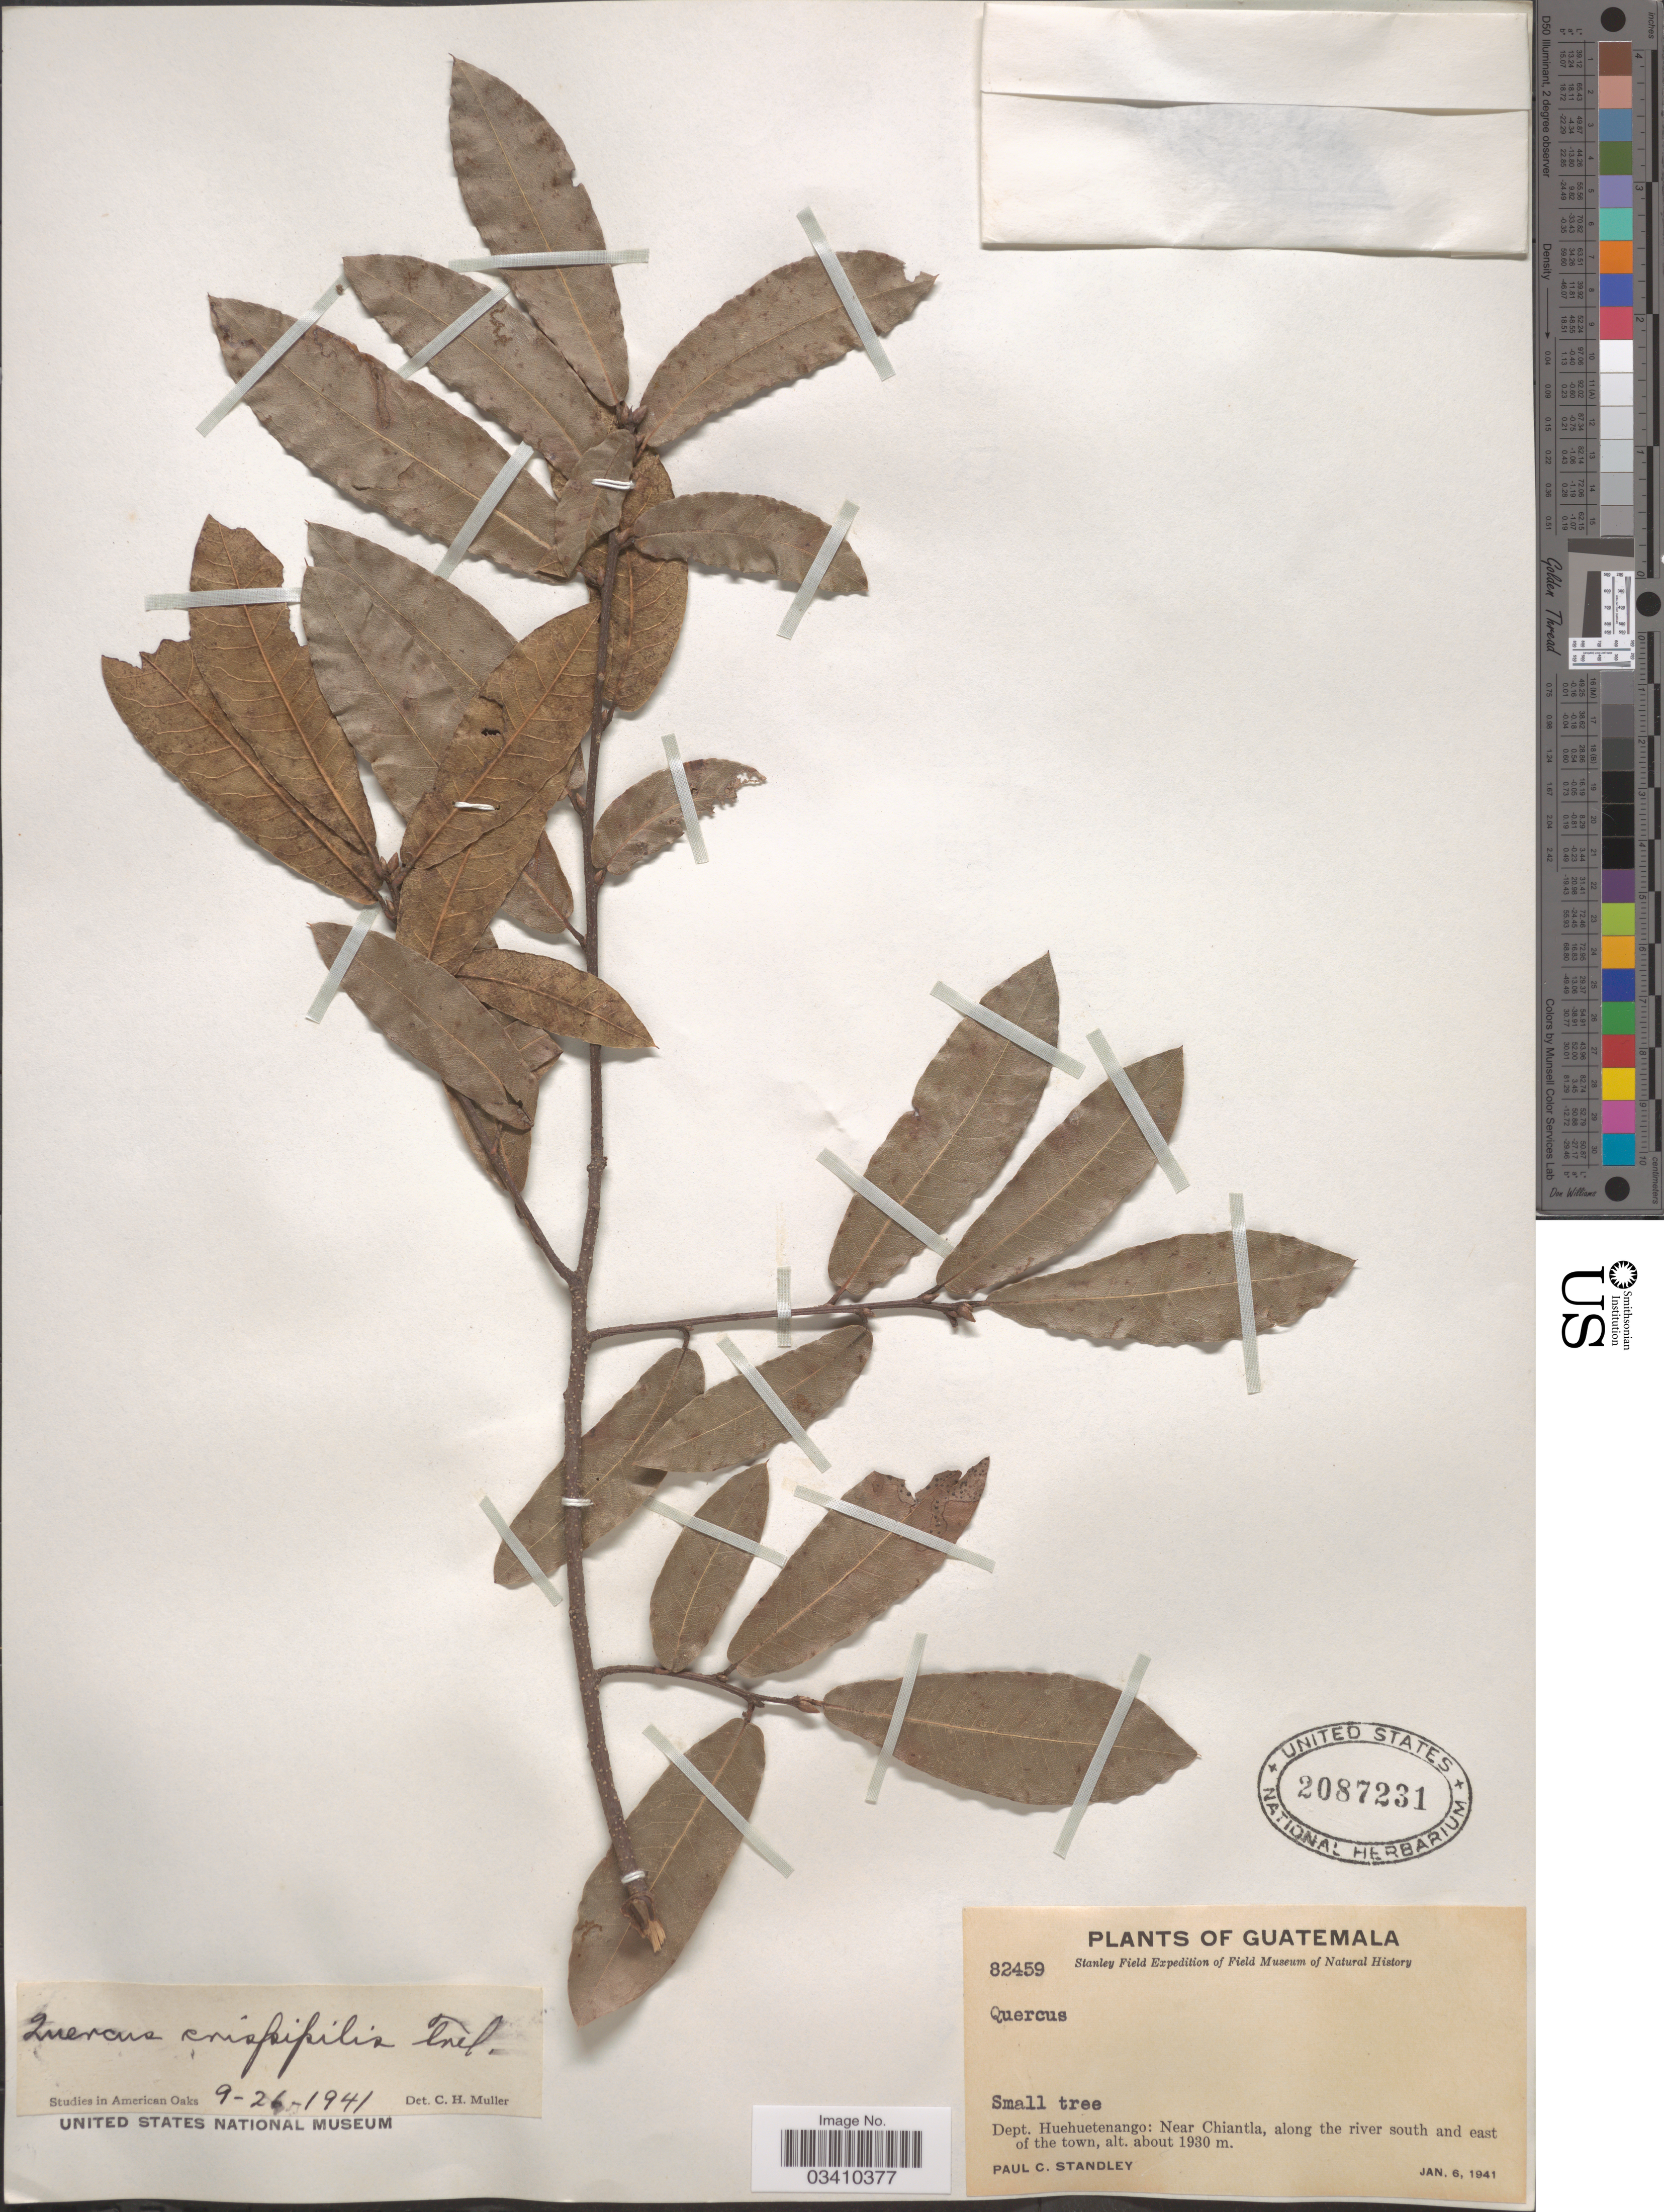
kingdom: Plantae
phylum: Tracheophyta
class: Magnoliopsida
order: Fagales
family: Fagaceae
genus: Quercus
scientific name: Quercus crispipilis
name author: Trel.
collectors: P. C. Standley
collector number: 82459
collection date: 1941-01-06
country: Guatemala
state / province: Huehuetenango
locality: Dept. Huehuetenango: Near Chiantla, along the river south and east of the town.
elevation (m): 1930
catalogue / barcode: US 2087231